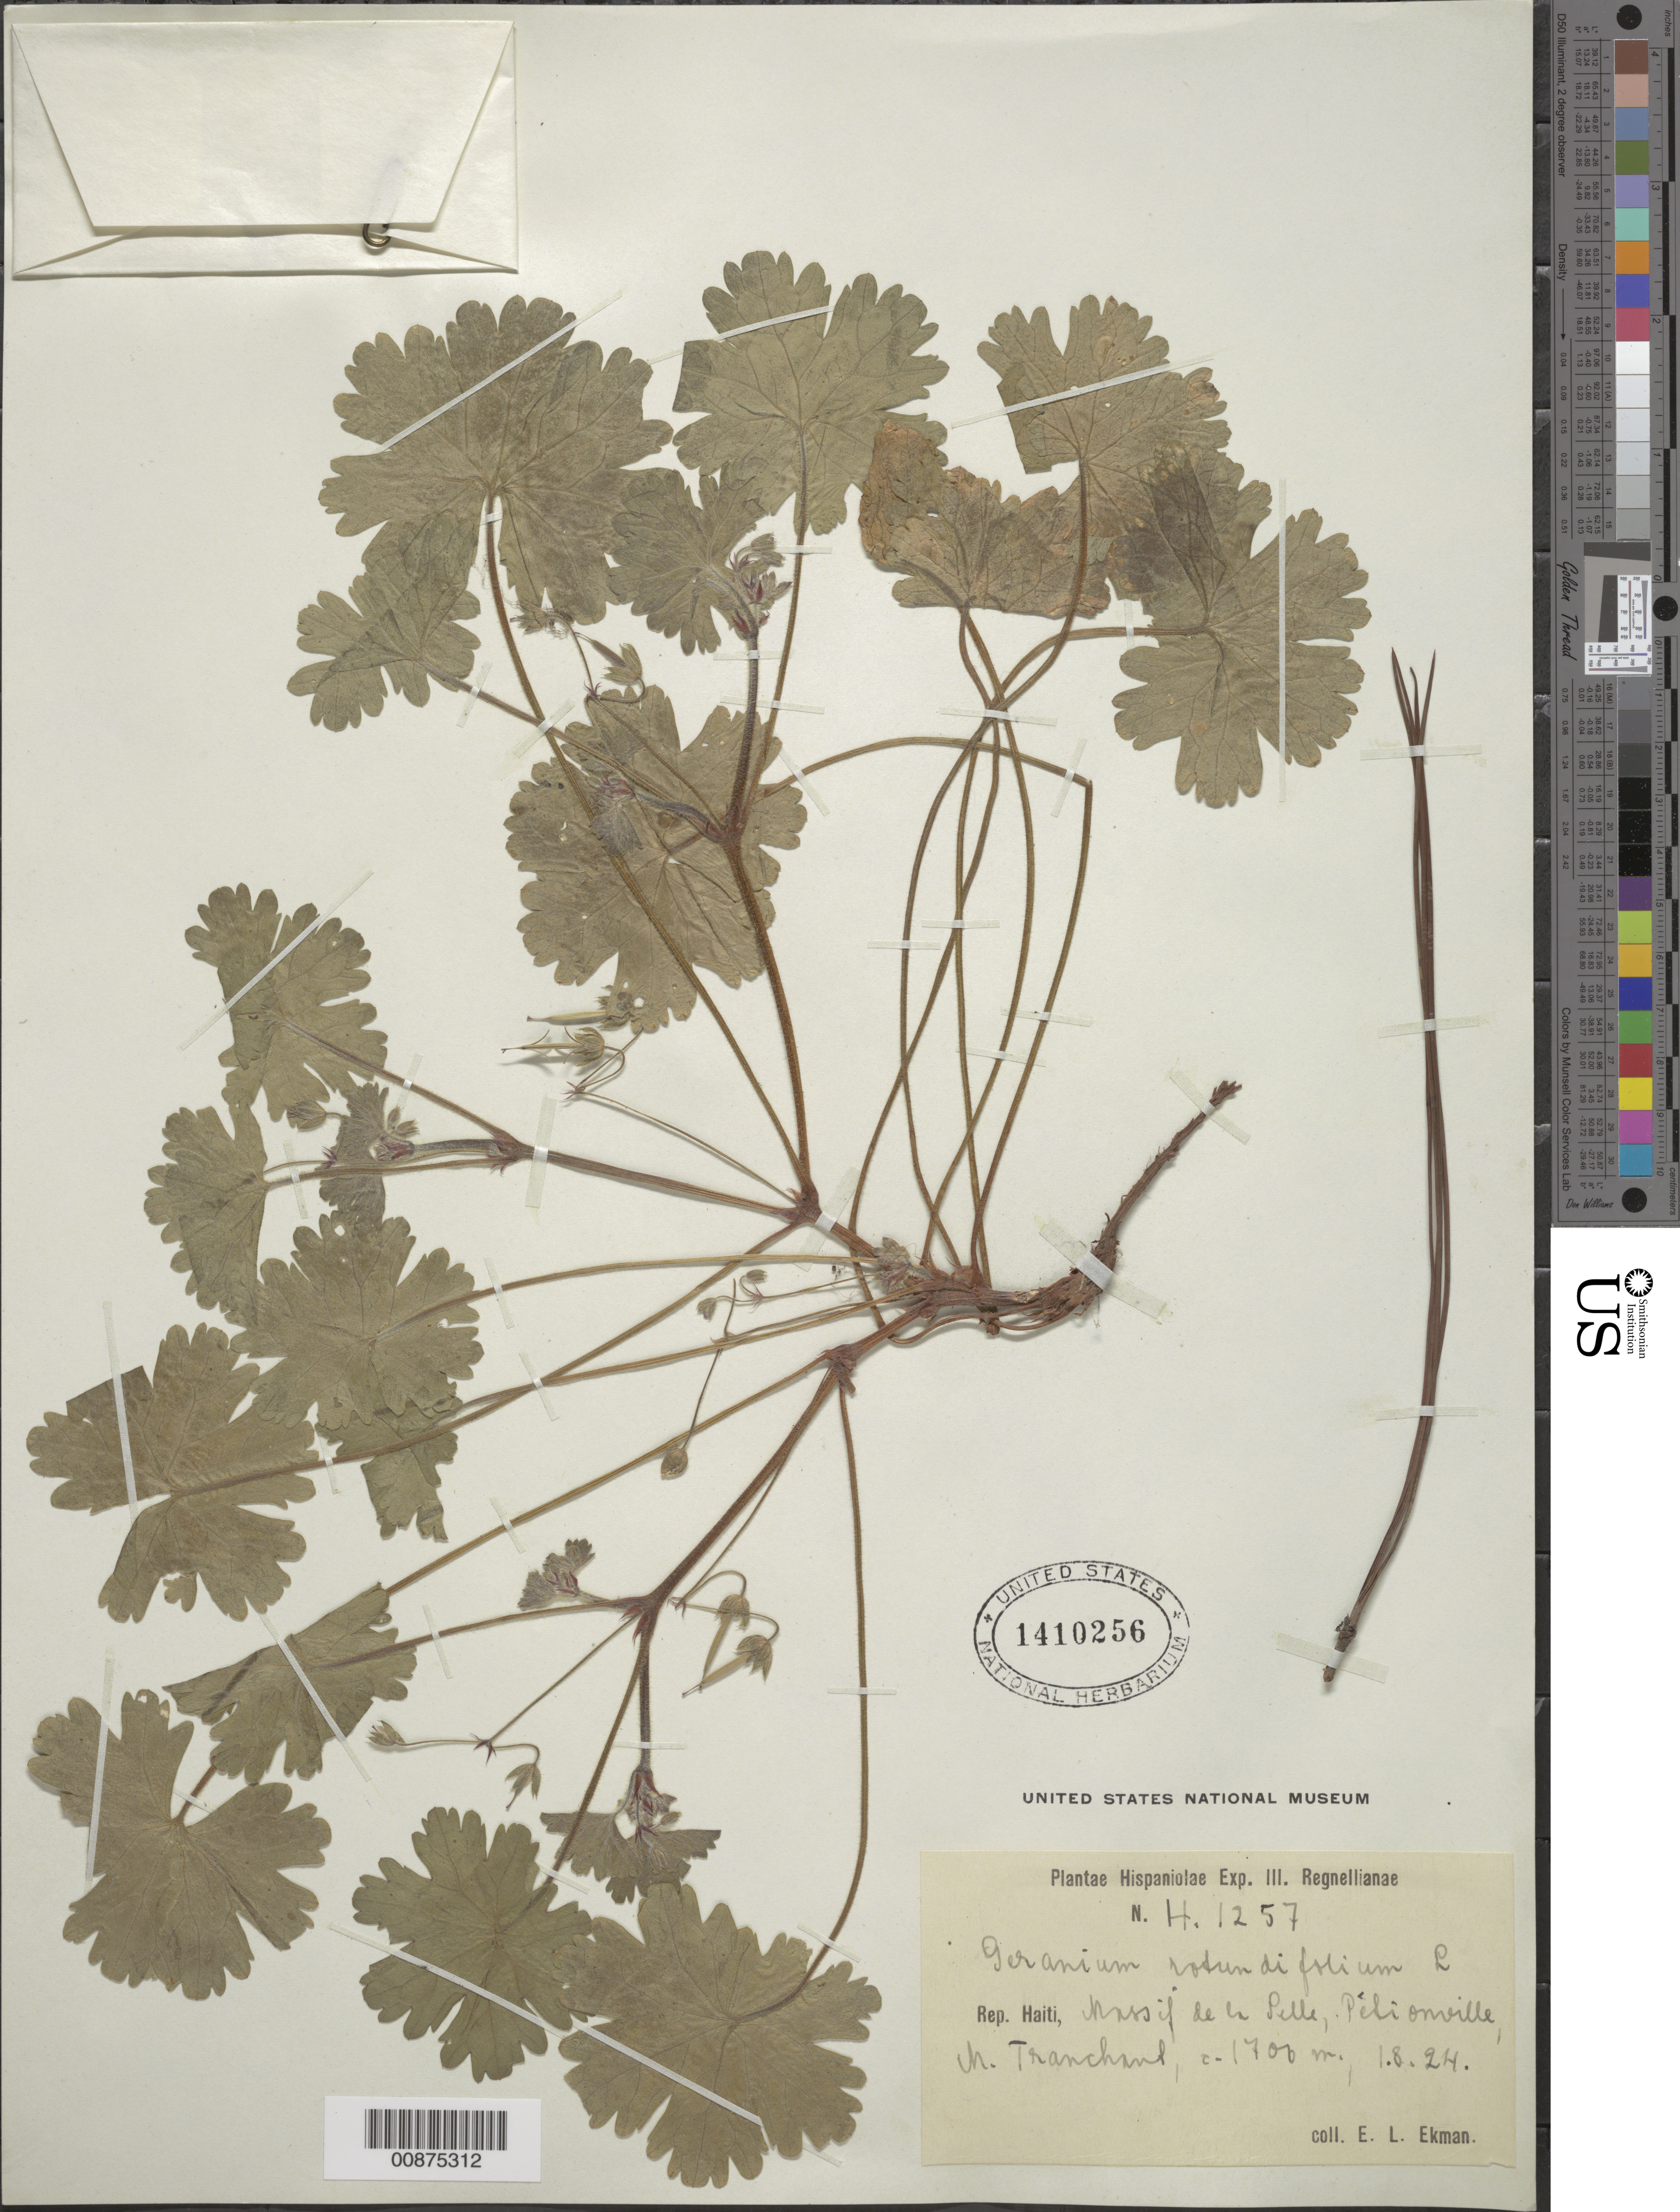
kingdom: Plantae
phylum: Tracheophyta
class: Magnoliopsida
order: Geraniales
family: Geraniaceae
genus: Geranium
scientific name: Geranium rotundifolium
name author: L.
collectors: E. L. Ekman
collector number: H 1257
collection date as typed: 01 Aug 1924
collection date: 1924-08-01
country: Haiti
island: Hispaniola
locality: Massif de la Selle, Pétionville, M. Tranchant.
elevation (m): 1700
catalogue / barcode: US 1410256